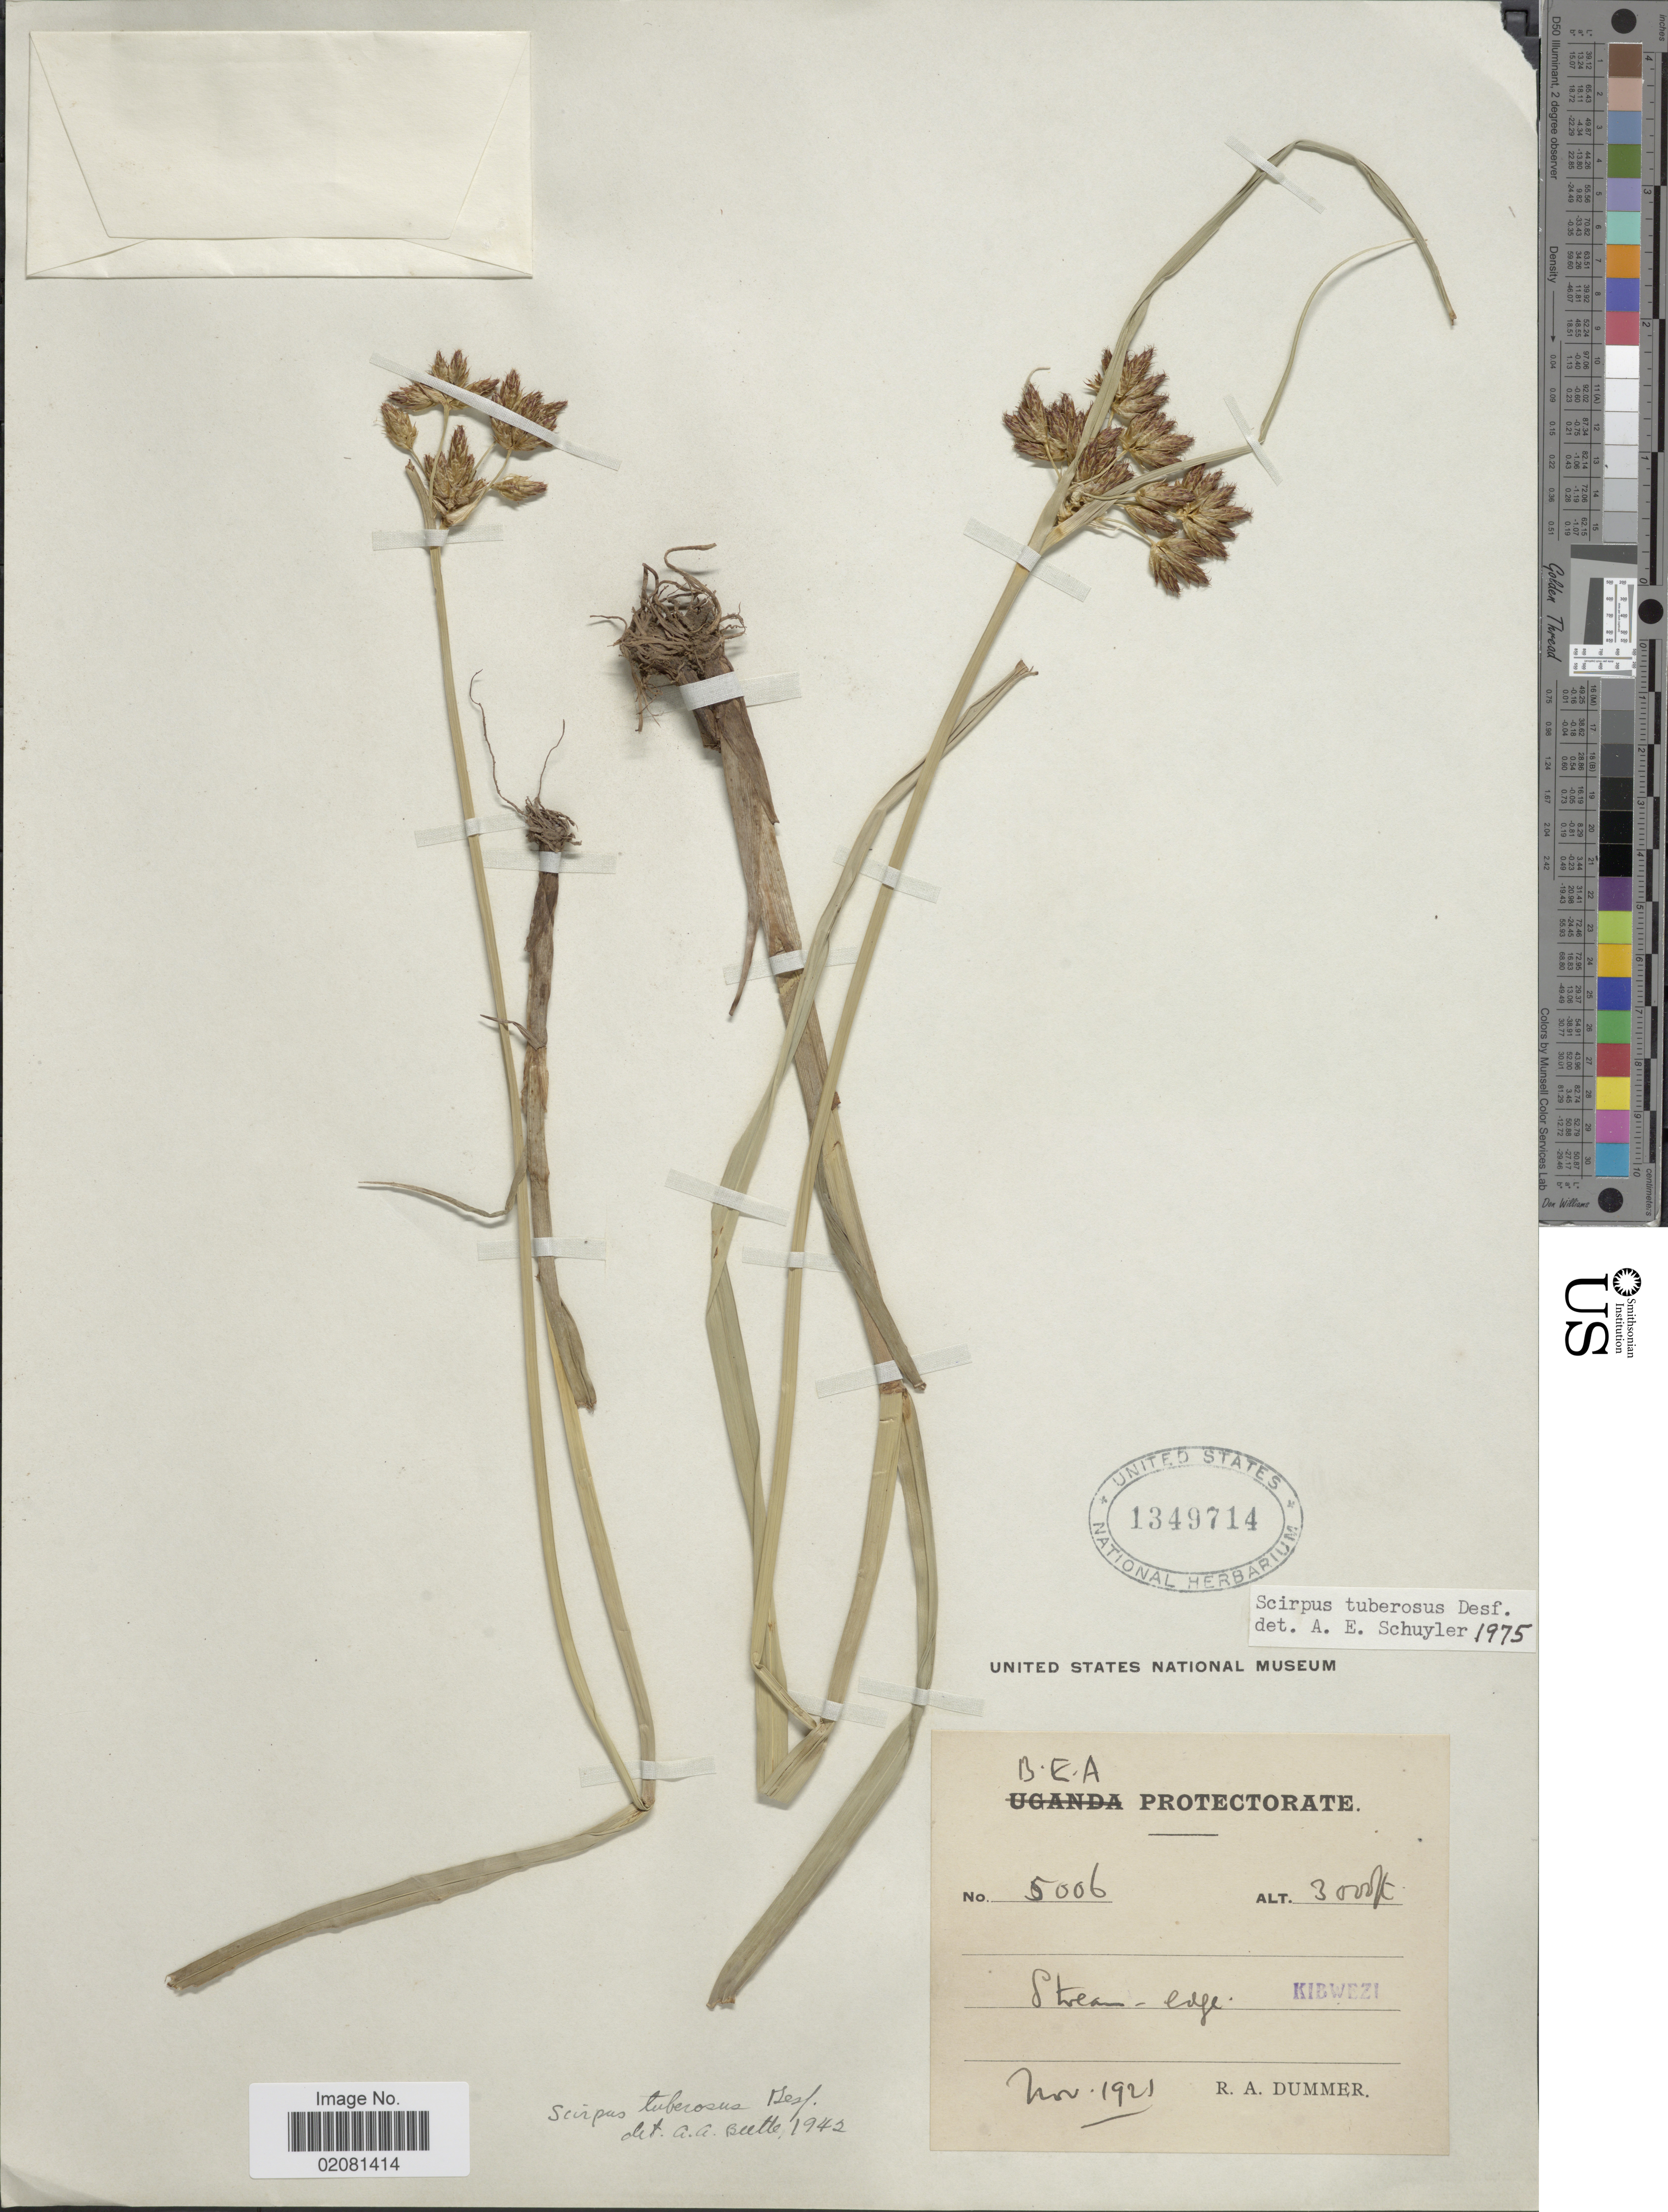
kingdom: Plantae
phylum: Tracheophyta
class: Liliopsida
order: Poales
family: Cyperaceae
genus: Bolboschoenus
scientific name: Bolboschoenus glaucus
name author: (Lam.) S.G. Sm.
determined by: Strong, Mark T., (BOT), Smithsonian Institution - National Museum of Natural History (UNITED STATES)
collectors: R. Dümmer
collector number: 5006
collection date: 1921-11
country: Kenya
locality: B.E.A. Protectorate. Stream-edge. Kibwezi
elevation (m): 914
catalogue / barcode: US 1349714